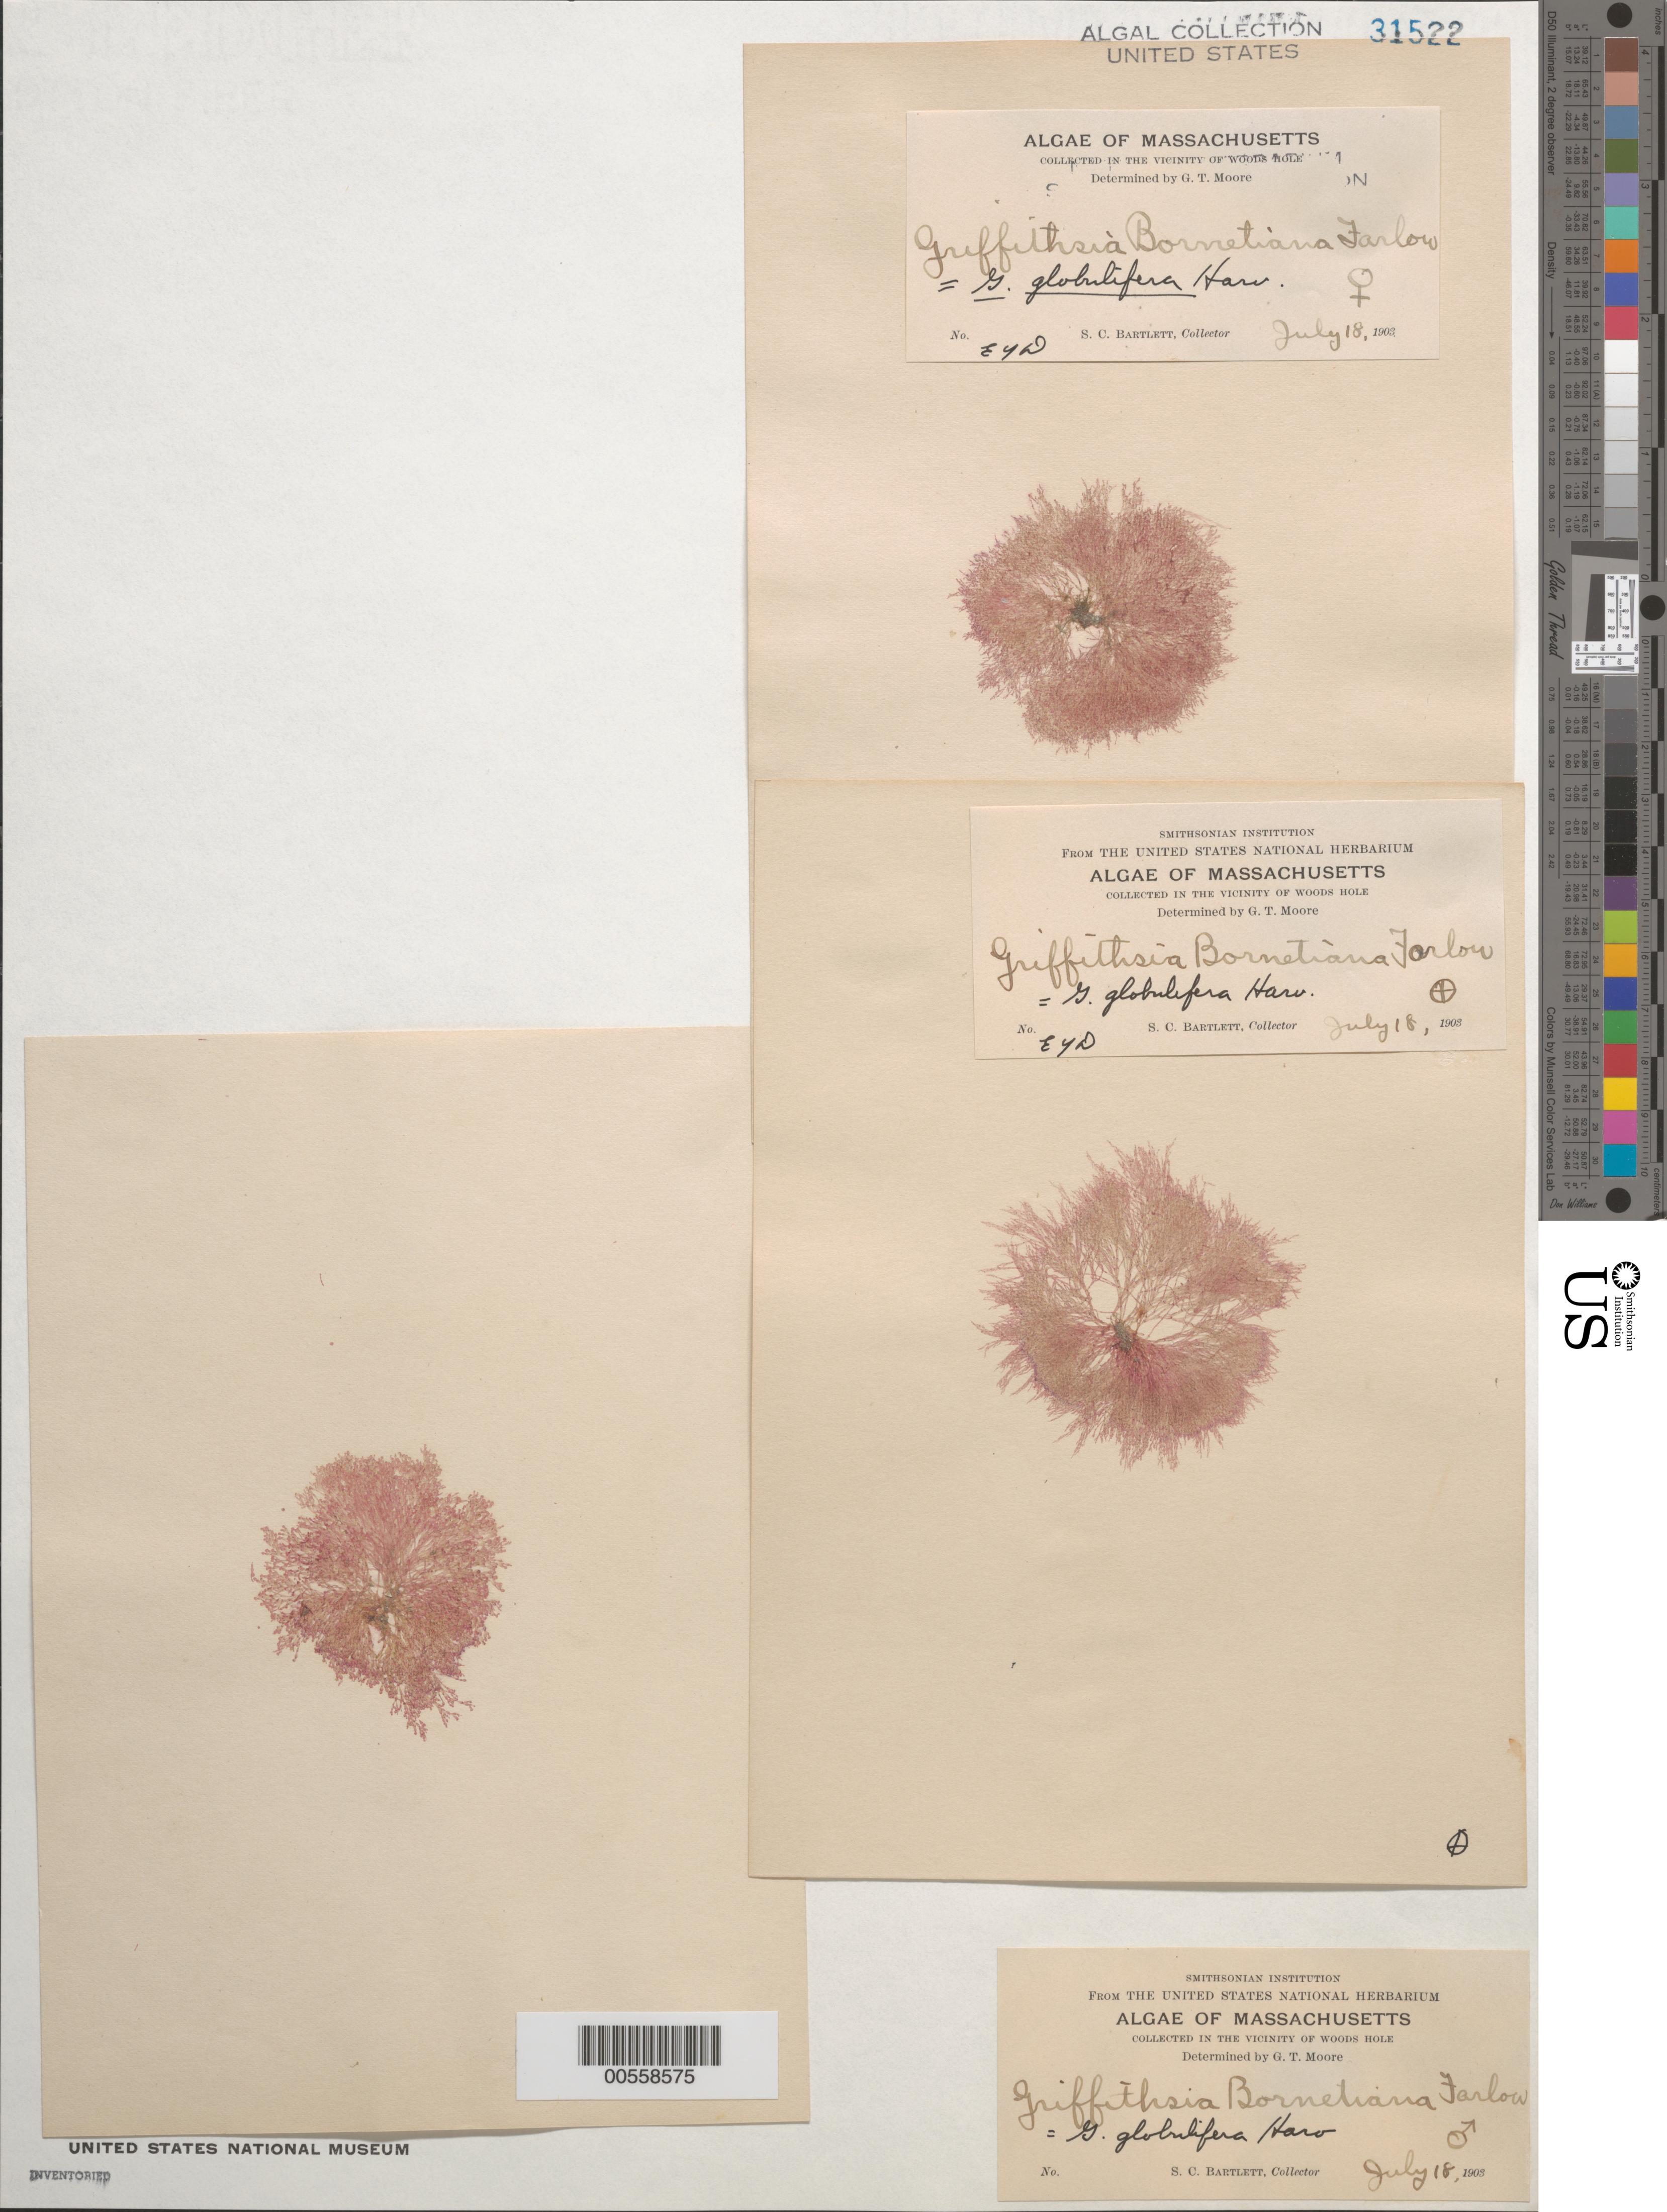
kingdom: Plantae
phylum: Rhodophyta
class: Florideophyceae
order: Ceramiales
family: Wrangeliaceae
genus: Griffithsia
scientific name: Griffithsia globulifera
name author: Harv. ex Kütz.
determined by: Dawson, E. Y.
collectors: S. C. Bartlett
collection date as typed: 18 Jul 1903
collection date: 1903-07-18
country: United States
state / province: Massachusetts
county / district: Barnstable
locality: Woods Hole area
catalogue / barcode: US 31522